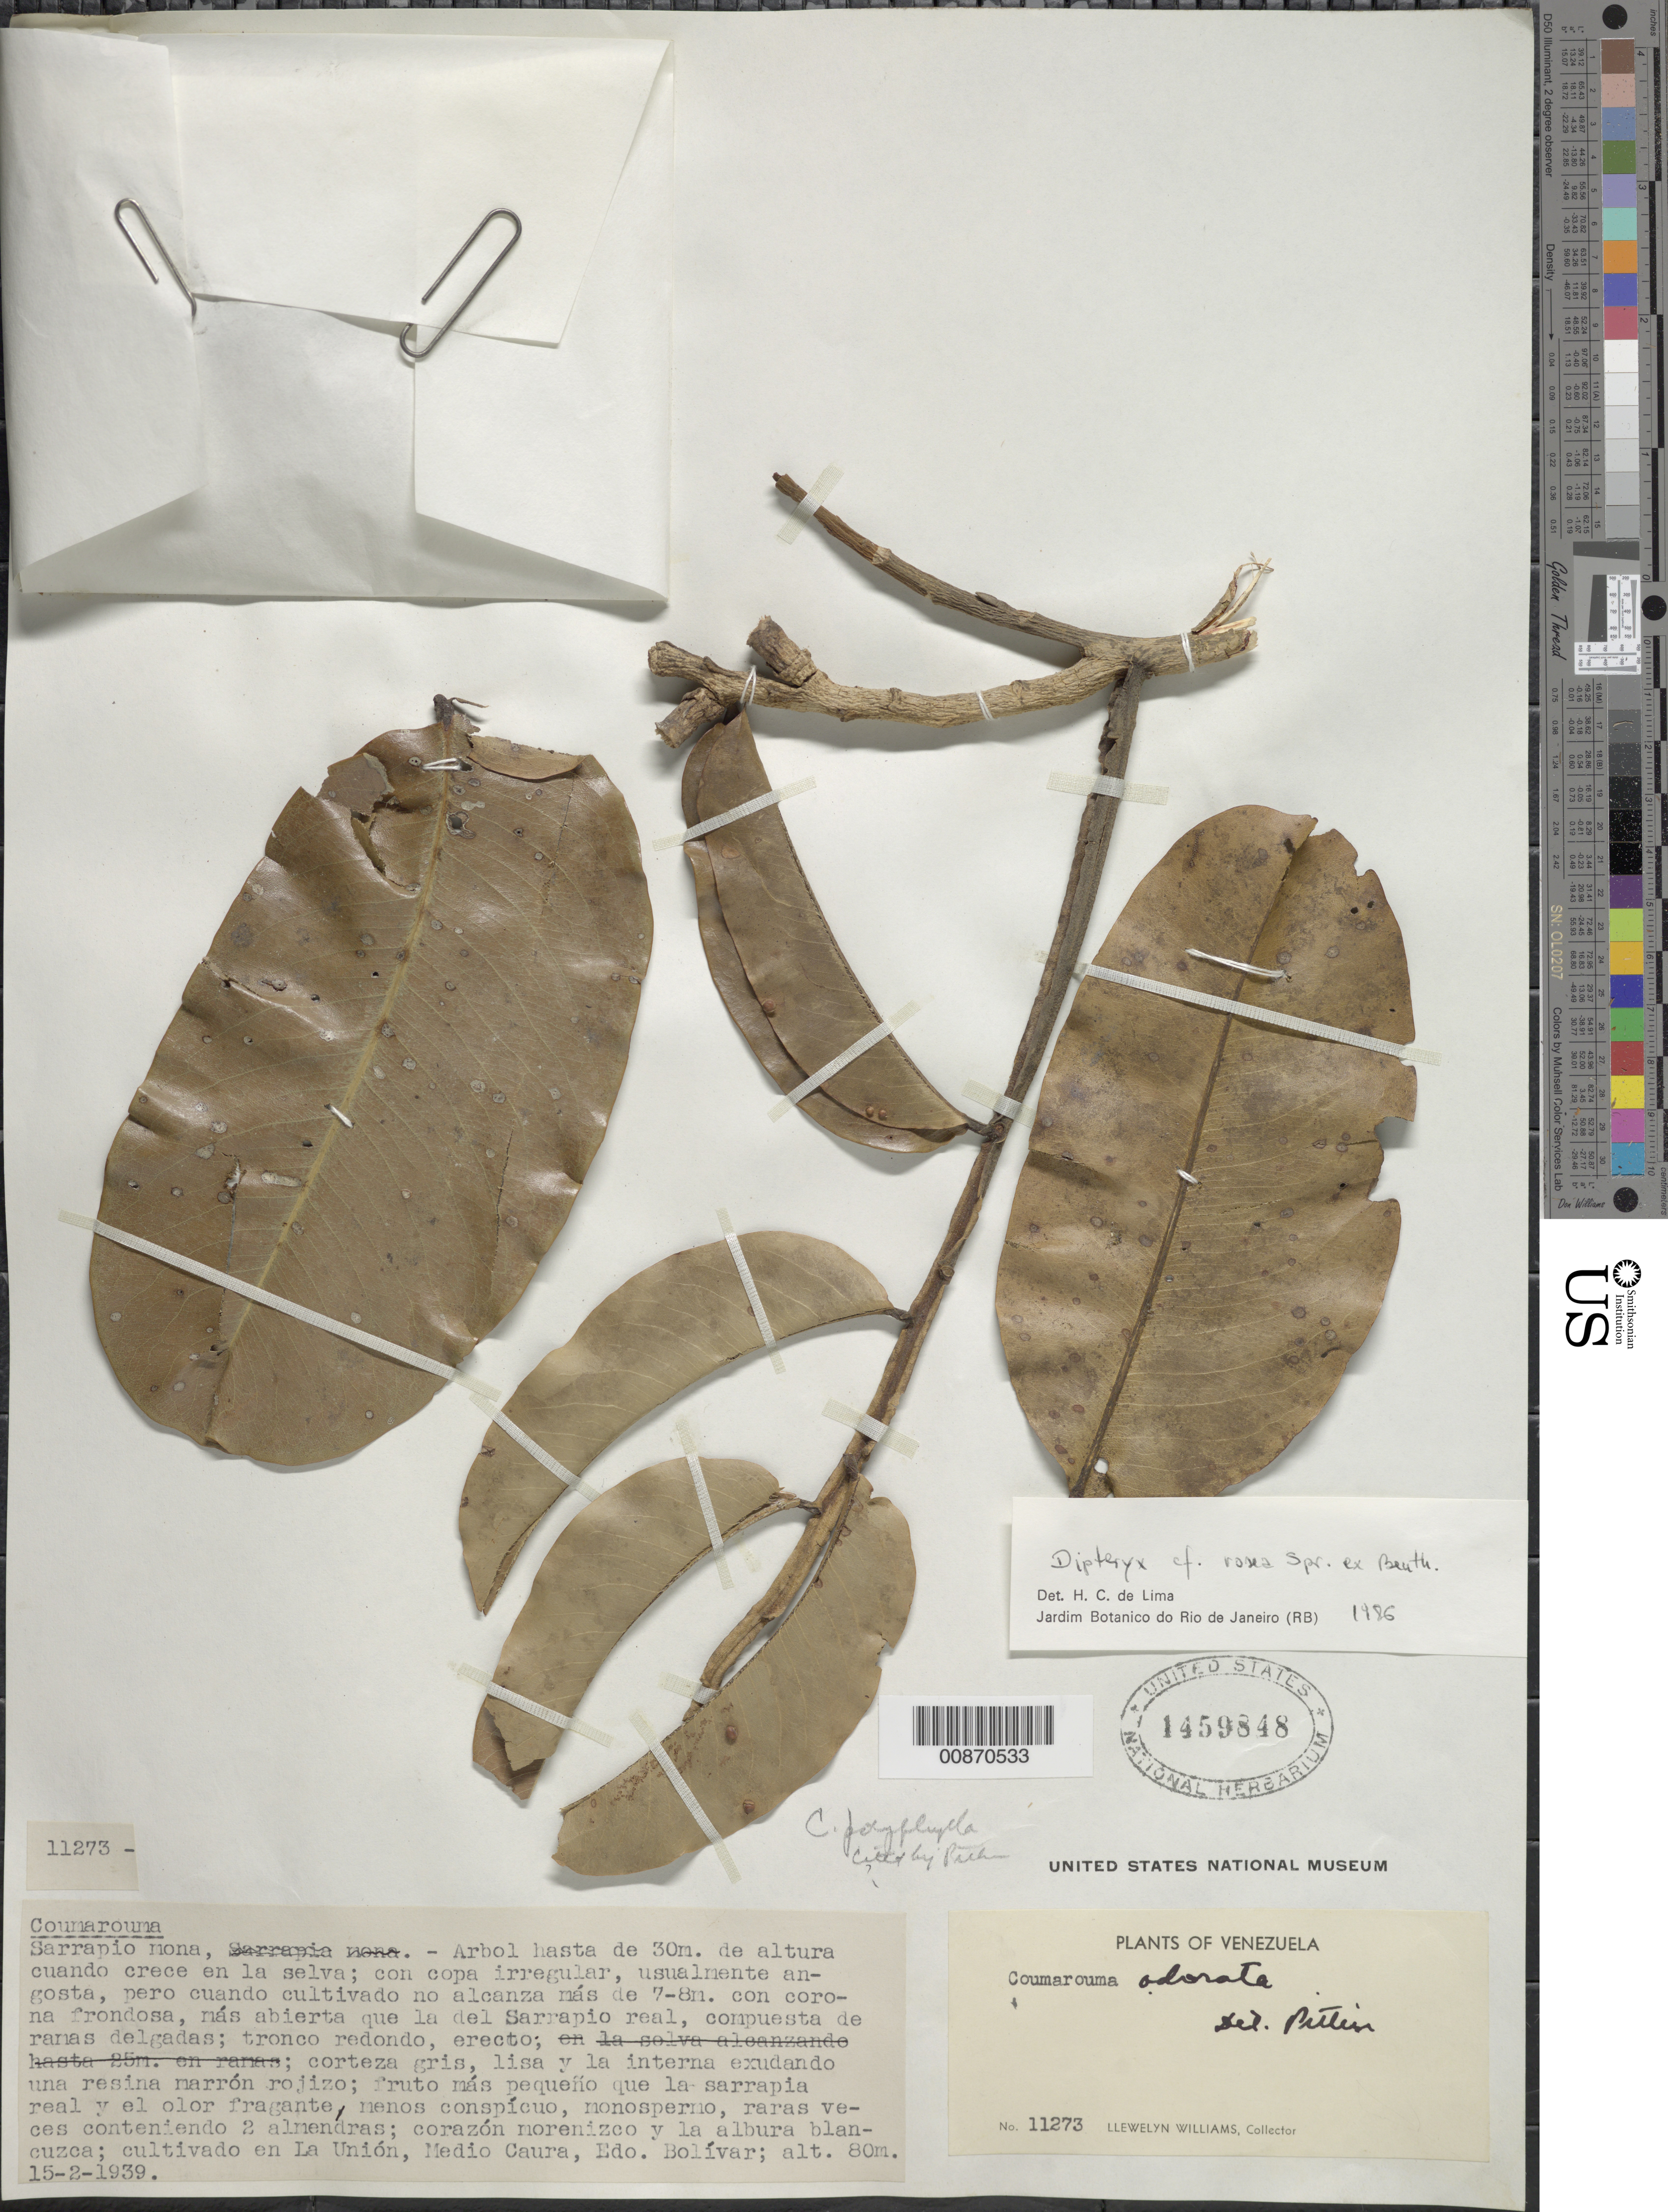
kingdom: Plantae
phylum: Tracheophyta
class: Magnoliopsida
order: Fabales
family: Fabaceae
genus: Dipteryx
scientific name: Dipteryx rosea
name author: Spruce ex Benth.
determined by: Lima, H. C. de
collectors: Ll. Williams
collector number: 11273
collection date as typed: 15-Feb-39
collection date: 1939-02-15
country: Venezuela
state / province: Bolívar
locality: La Unión, Medio Caura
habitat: Selva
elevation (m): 80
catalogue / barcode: US 1459848